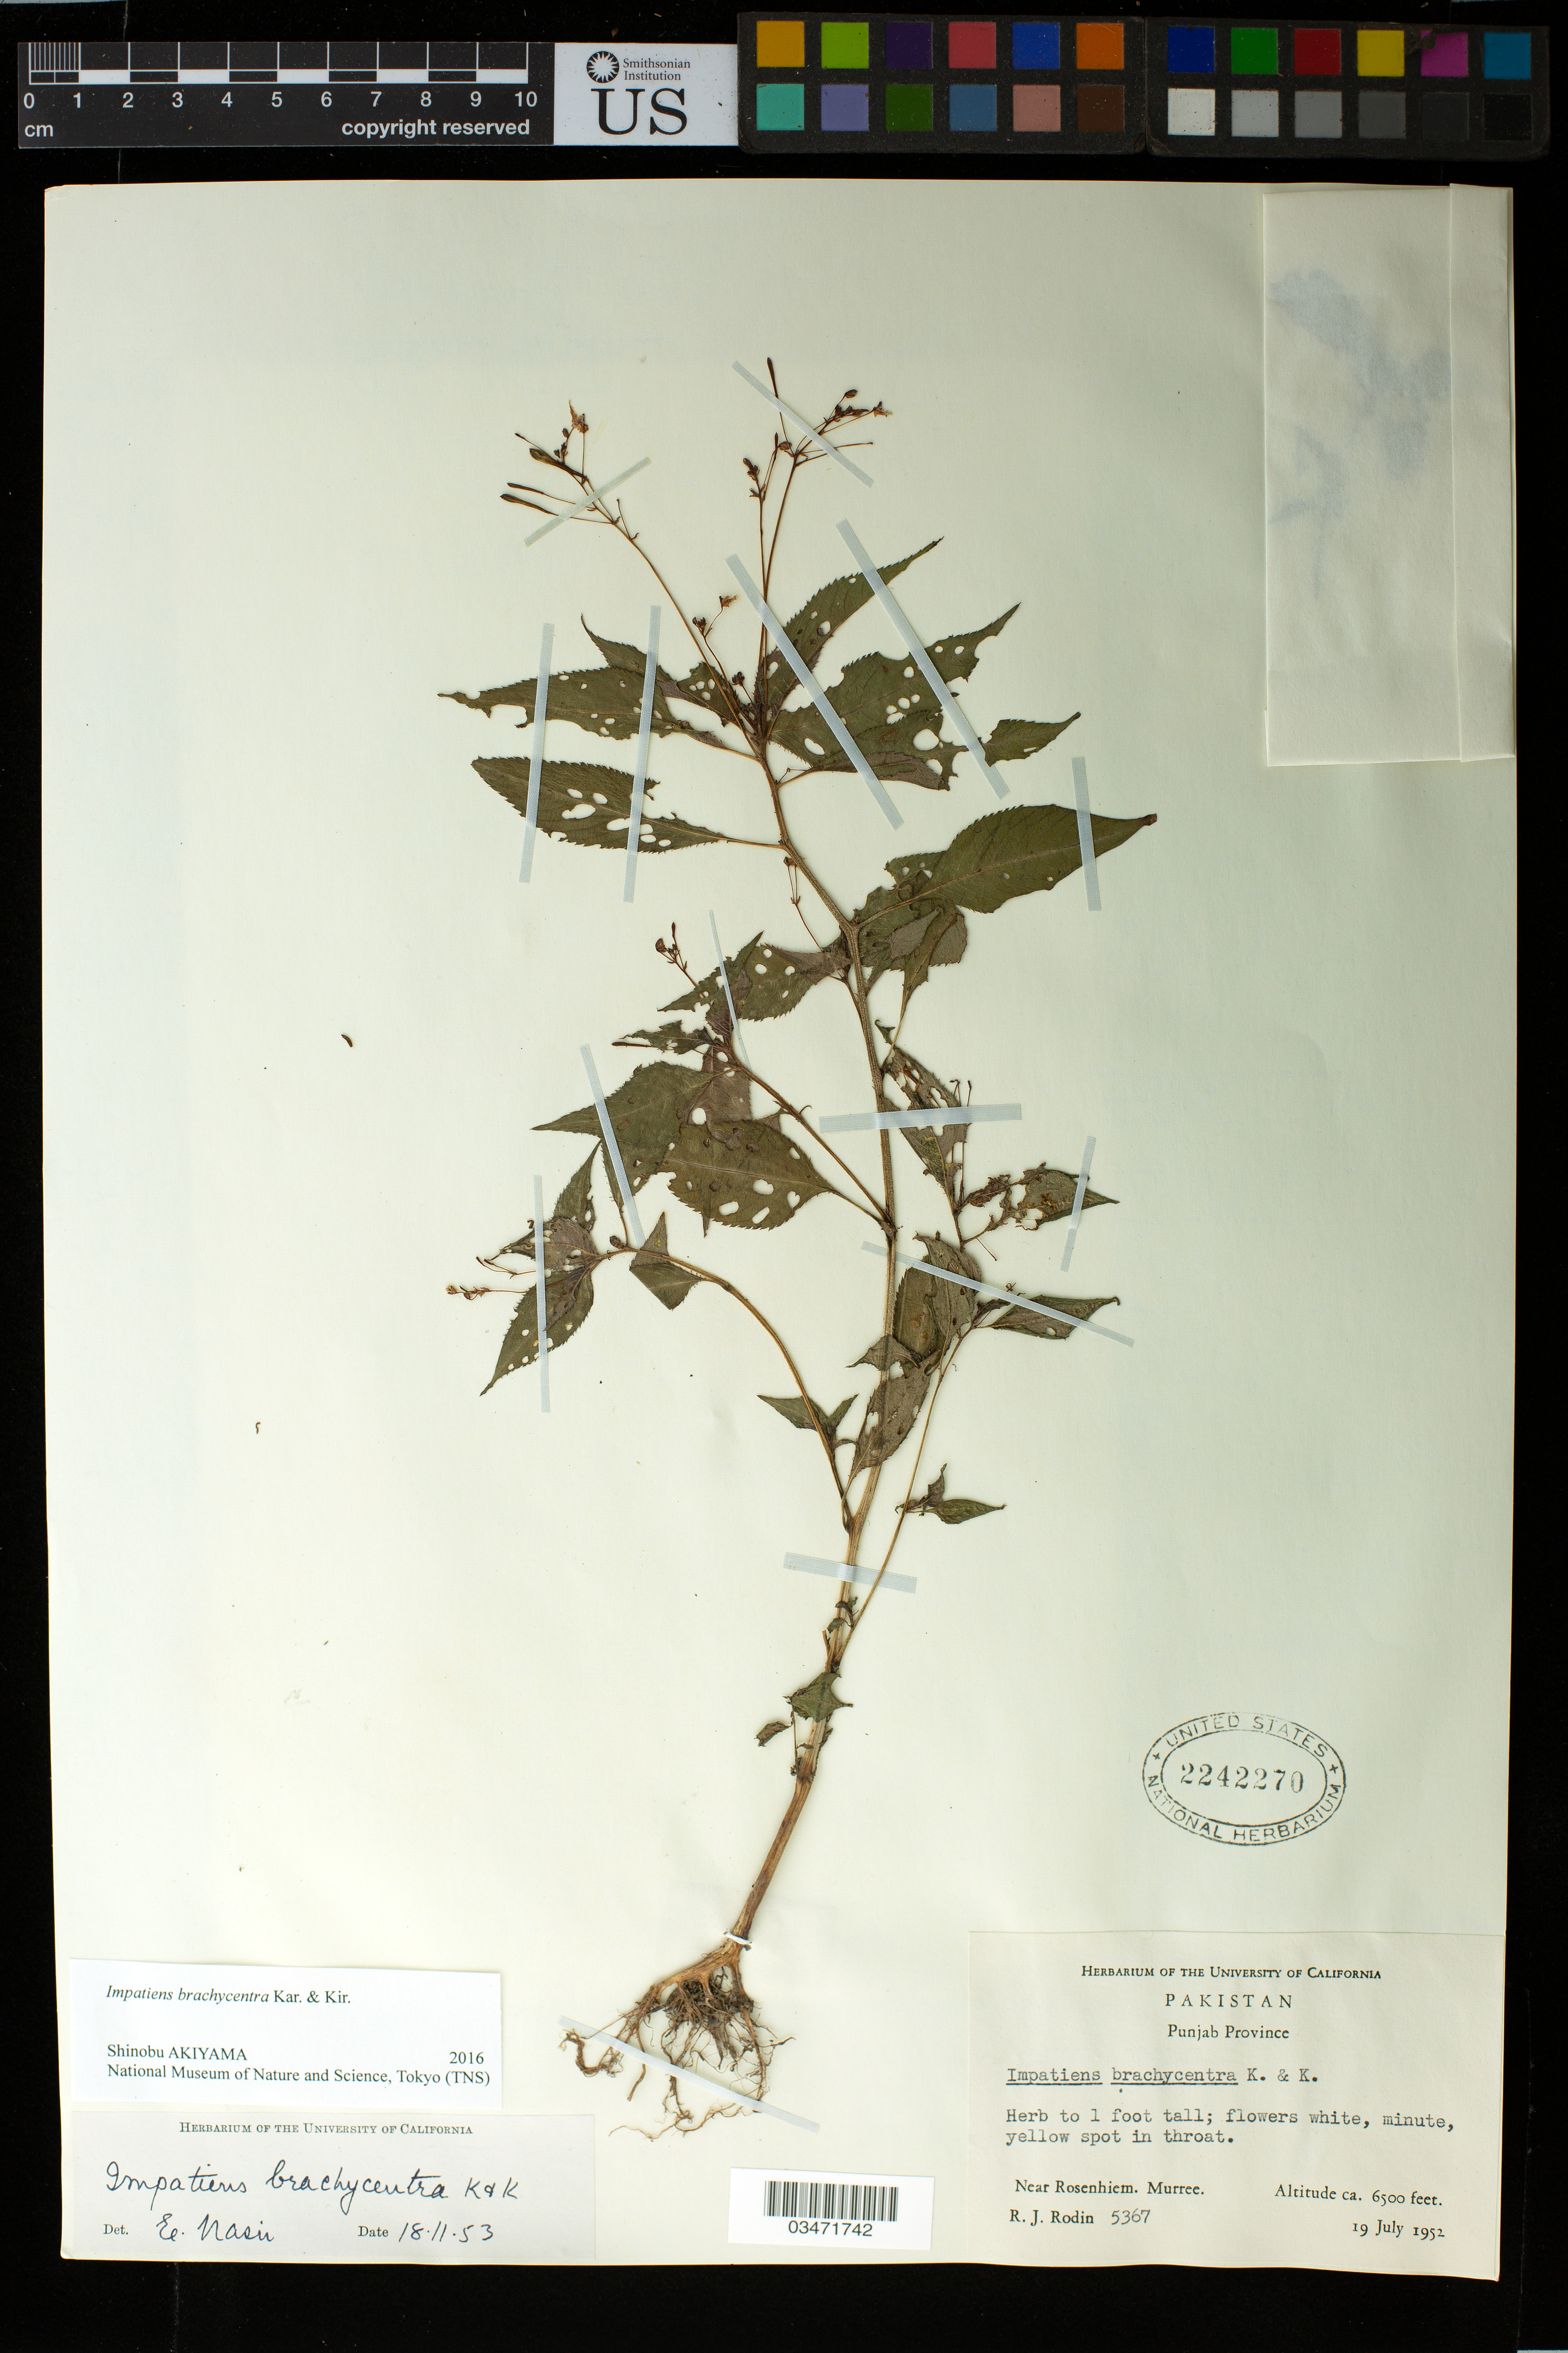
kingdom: Plantae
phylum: Tracheophyta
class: Magnoliopsida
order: Ericales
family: Balsaminaceae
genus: Impatiens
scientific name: Impatiens brachycentra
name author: Kar. & Kir.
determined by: Akiyama, Shinobu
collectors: R. J. Rodin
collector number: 5367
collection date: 1952-07-19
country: Pakistan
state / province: Punjab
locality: Rosenhiem, near. Murree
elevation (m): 1981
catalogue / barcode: US 2242270